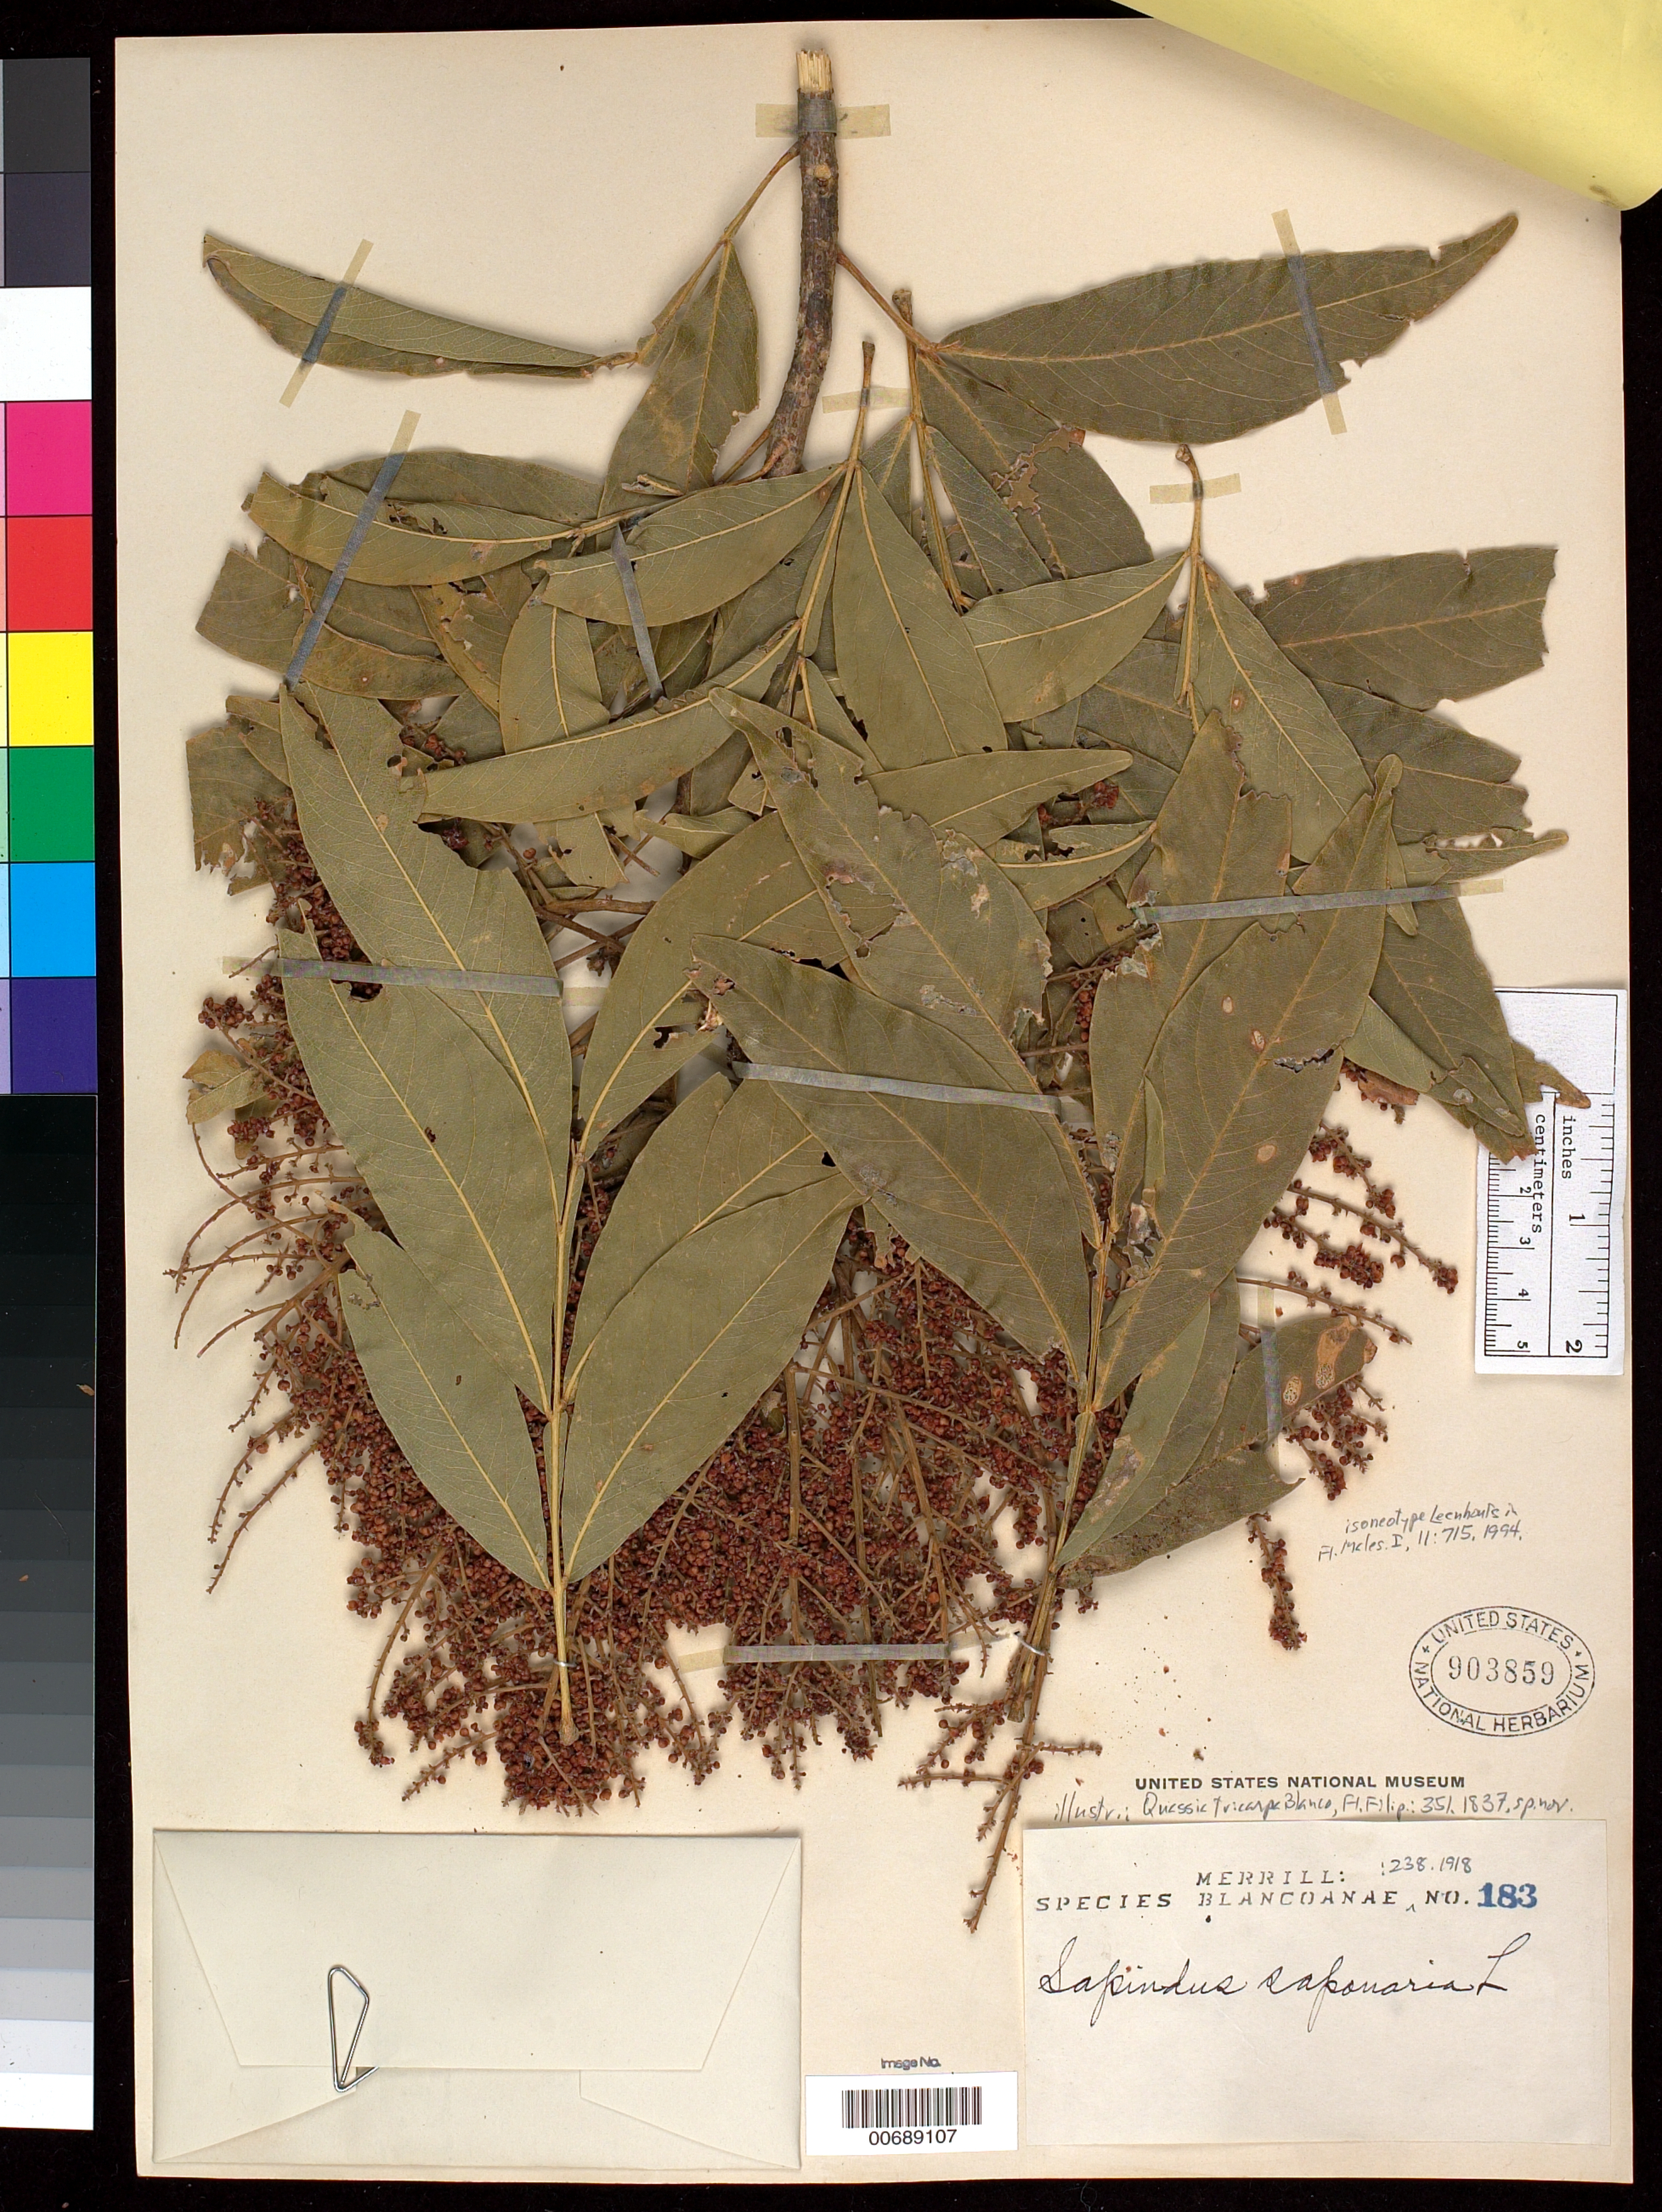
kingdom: Plantae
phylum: Tracheophyta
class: Magnoliopsida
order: Sapindales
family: Simaroubaceae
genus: Quassia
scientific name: Quassia tricarpa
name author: Blanco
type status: Possible Isoneotype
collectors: E. D. Merrill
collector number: Sp. Blancoan. 0183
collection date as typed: Nov 1914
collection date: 1914-11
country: Philippines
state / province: Calabarzon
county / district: Rizal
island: Luzon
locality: Antipolo, Province of Rizal, Luzon.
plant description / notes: Leenhouts (in Adema et al. 1994, Fl. Males. ser. 1, 11: 715) cites "Neotype: Merrill Sp. Blanc. 183 (BO, L)"; invalid as neotypification (art. 9.20) but possibly neotypified earlier?; Original typewritten notes by Merrill attached.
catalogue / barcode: US 903859